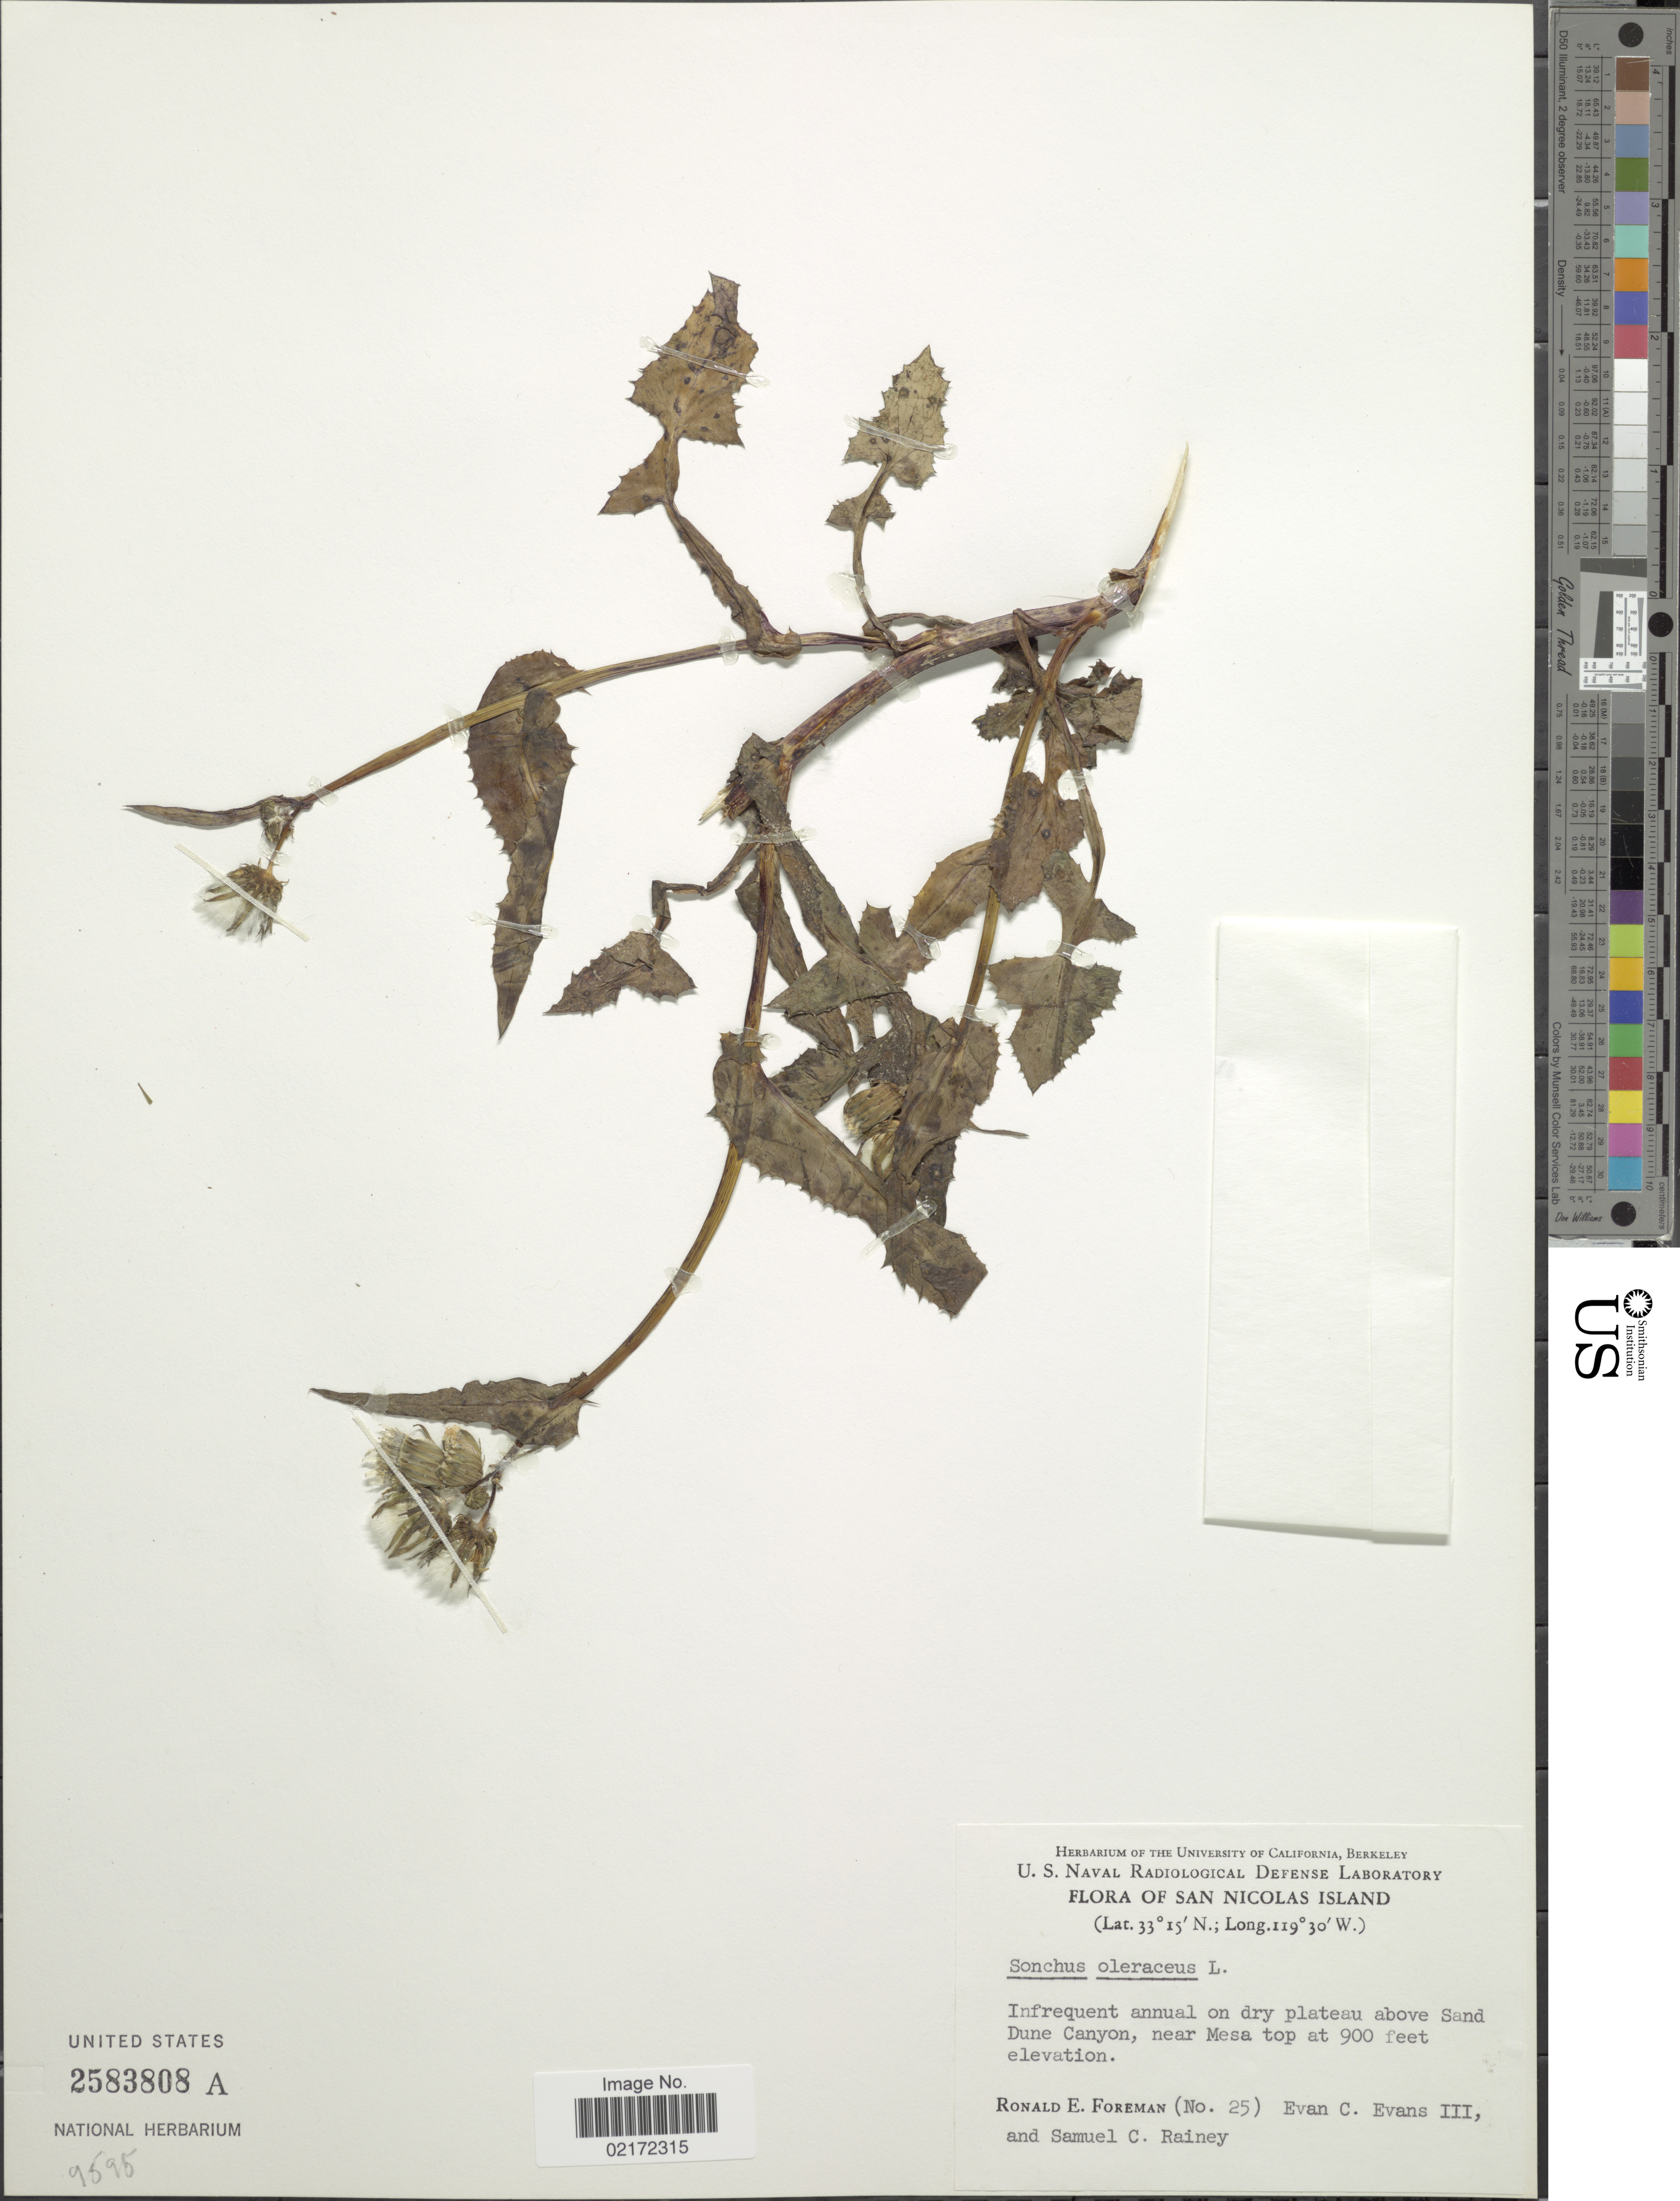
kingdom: Plantae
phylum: Tracheophyta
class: Magnoliopsida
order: Asterales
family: Asteraceae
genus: Sonchus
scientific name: Sonchus oleraceus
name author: L.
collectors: R. Foreman, E. C. Evans & S. C. Rainey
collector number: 25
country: United States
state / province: California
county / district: Ventura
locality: San Nicolas Island. Infrequent annual on dry plateau above Sand Dune Canyon, near Mesa top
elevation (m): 274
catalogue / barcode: US 2583808A